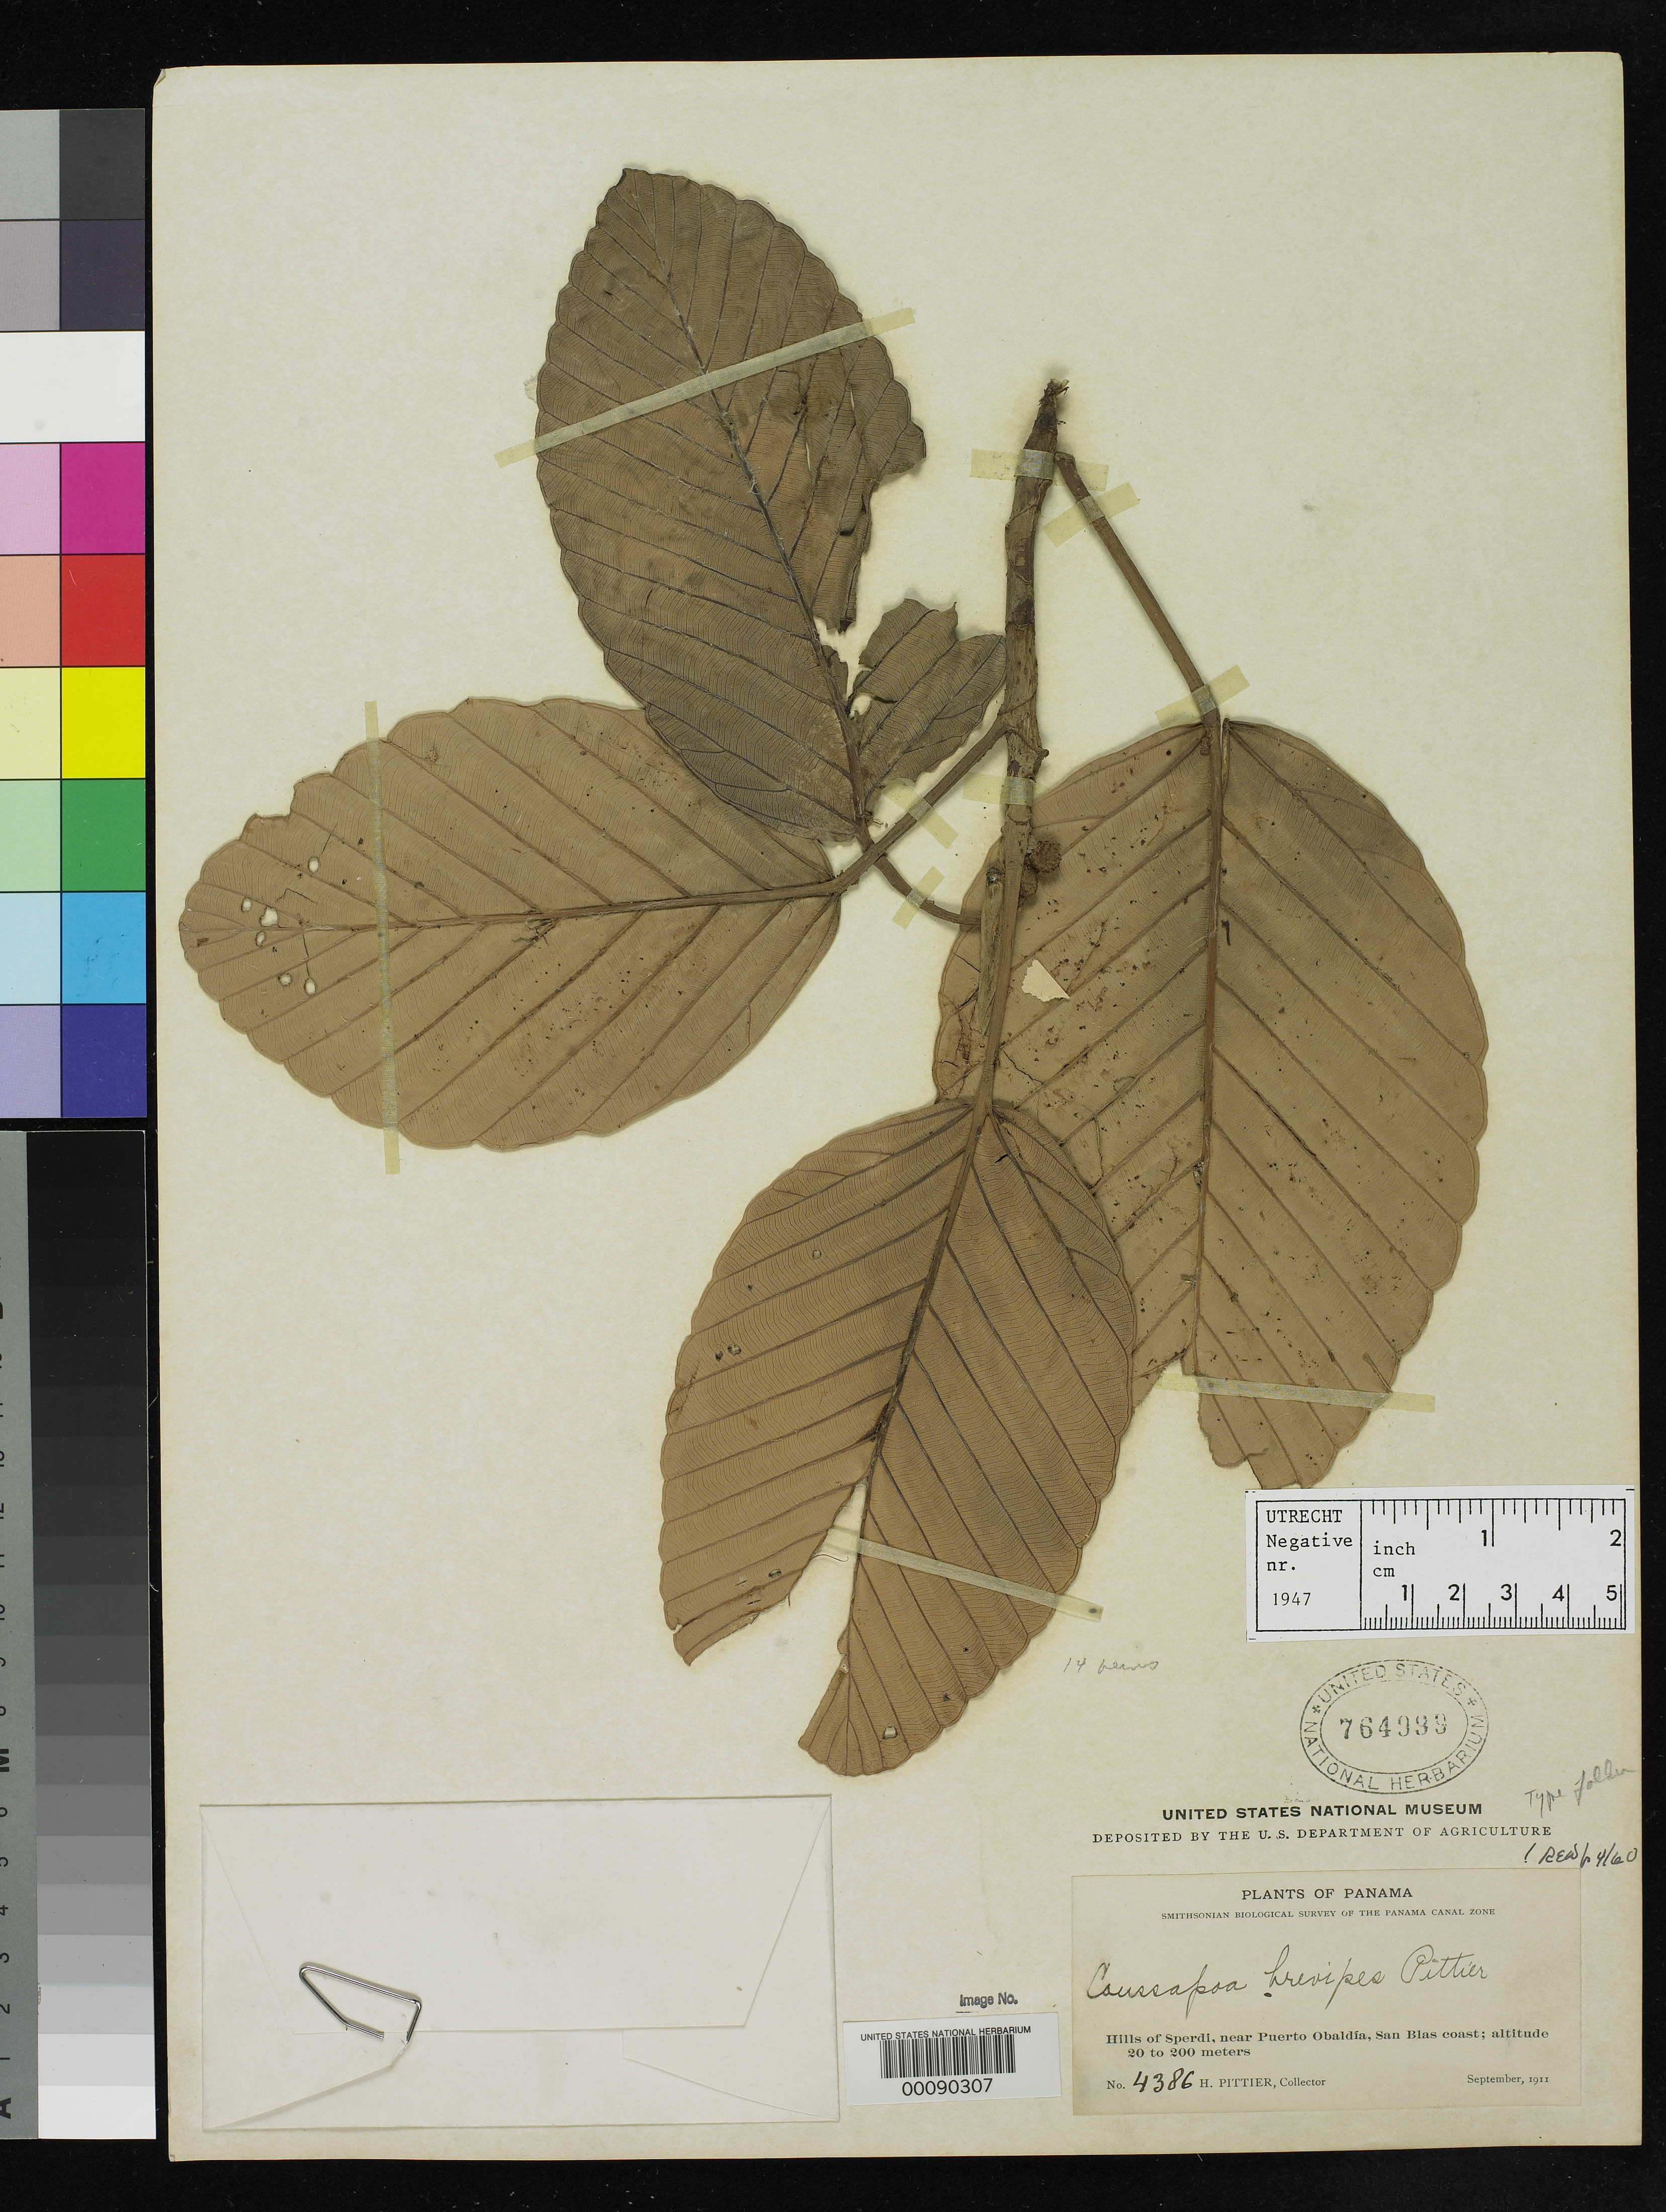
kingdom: Plantae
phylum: Tracheophyta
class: Magnoliopsida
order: Rosales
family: Urticaceae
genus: Coussapoa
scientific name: Coussapoa brevipes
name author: Pittier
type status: Isotype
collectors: H. F. Pittier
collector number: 4386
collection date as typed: Sep 1911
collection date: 1911-09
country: Panama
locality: Hills of Sperdi, near Puerto Obaldia, San Blas coast.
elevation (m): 20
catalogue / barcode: US 764999